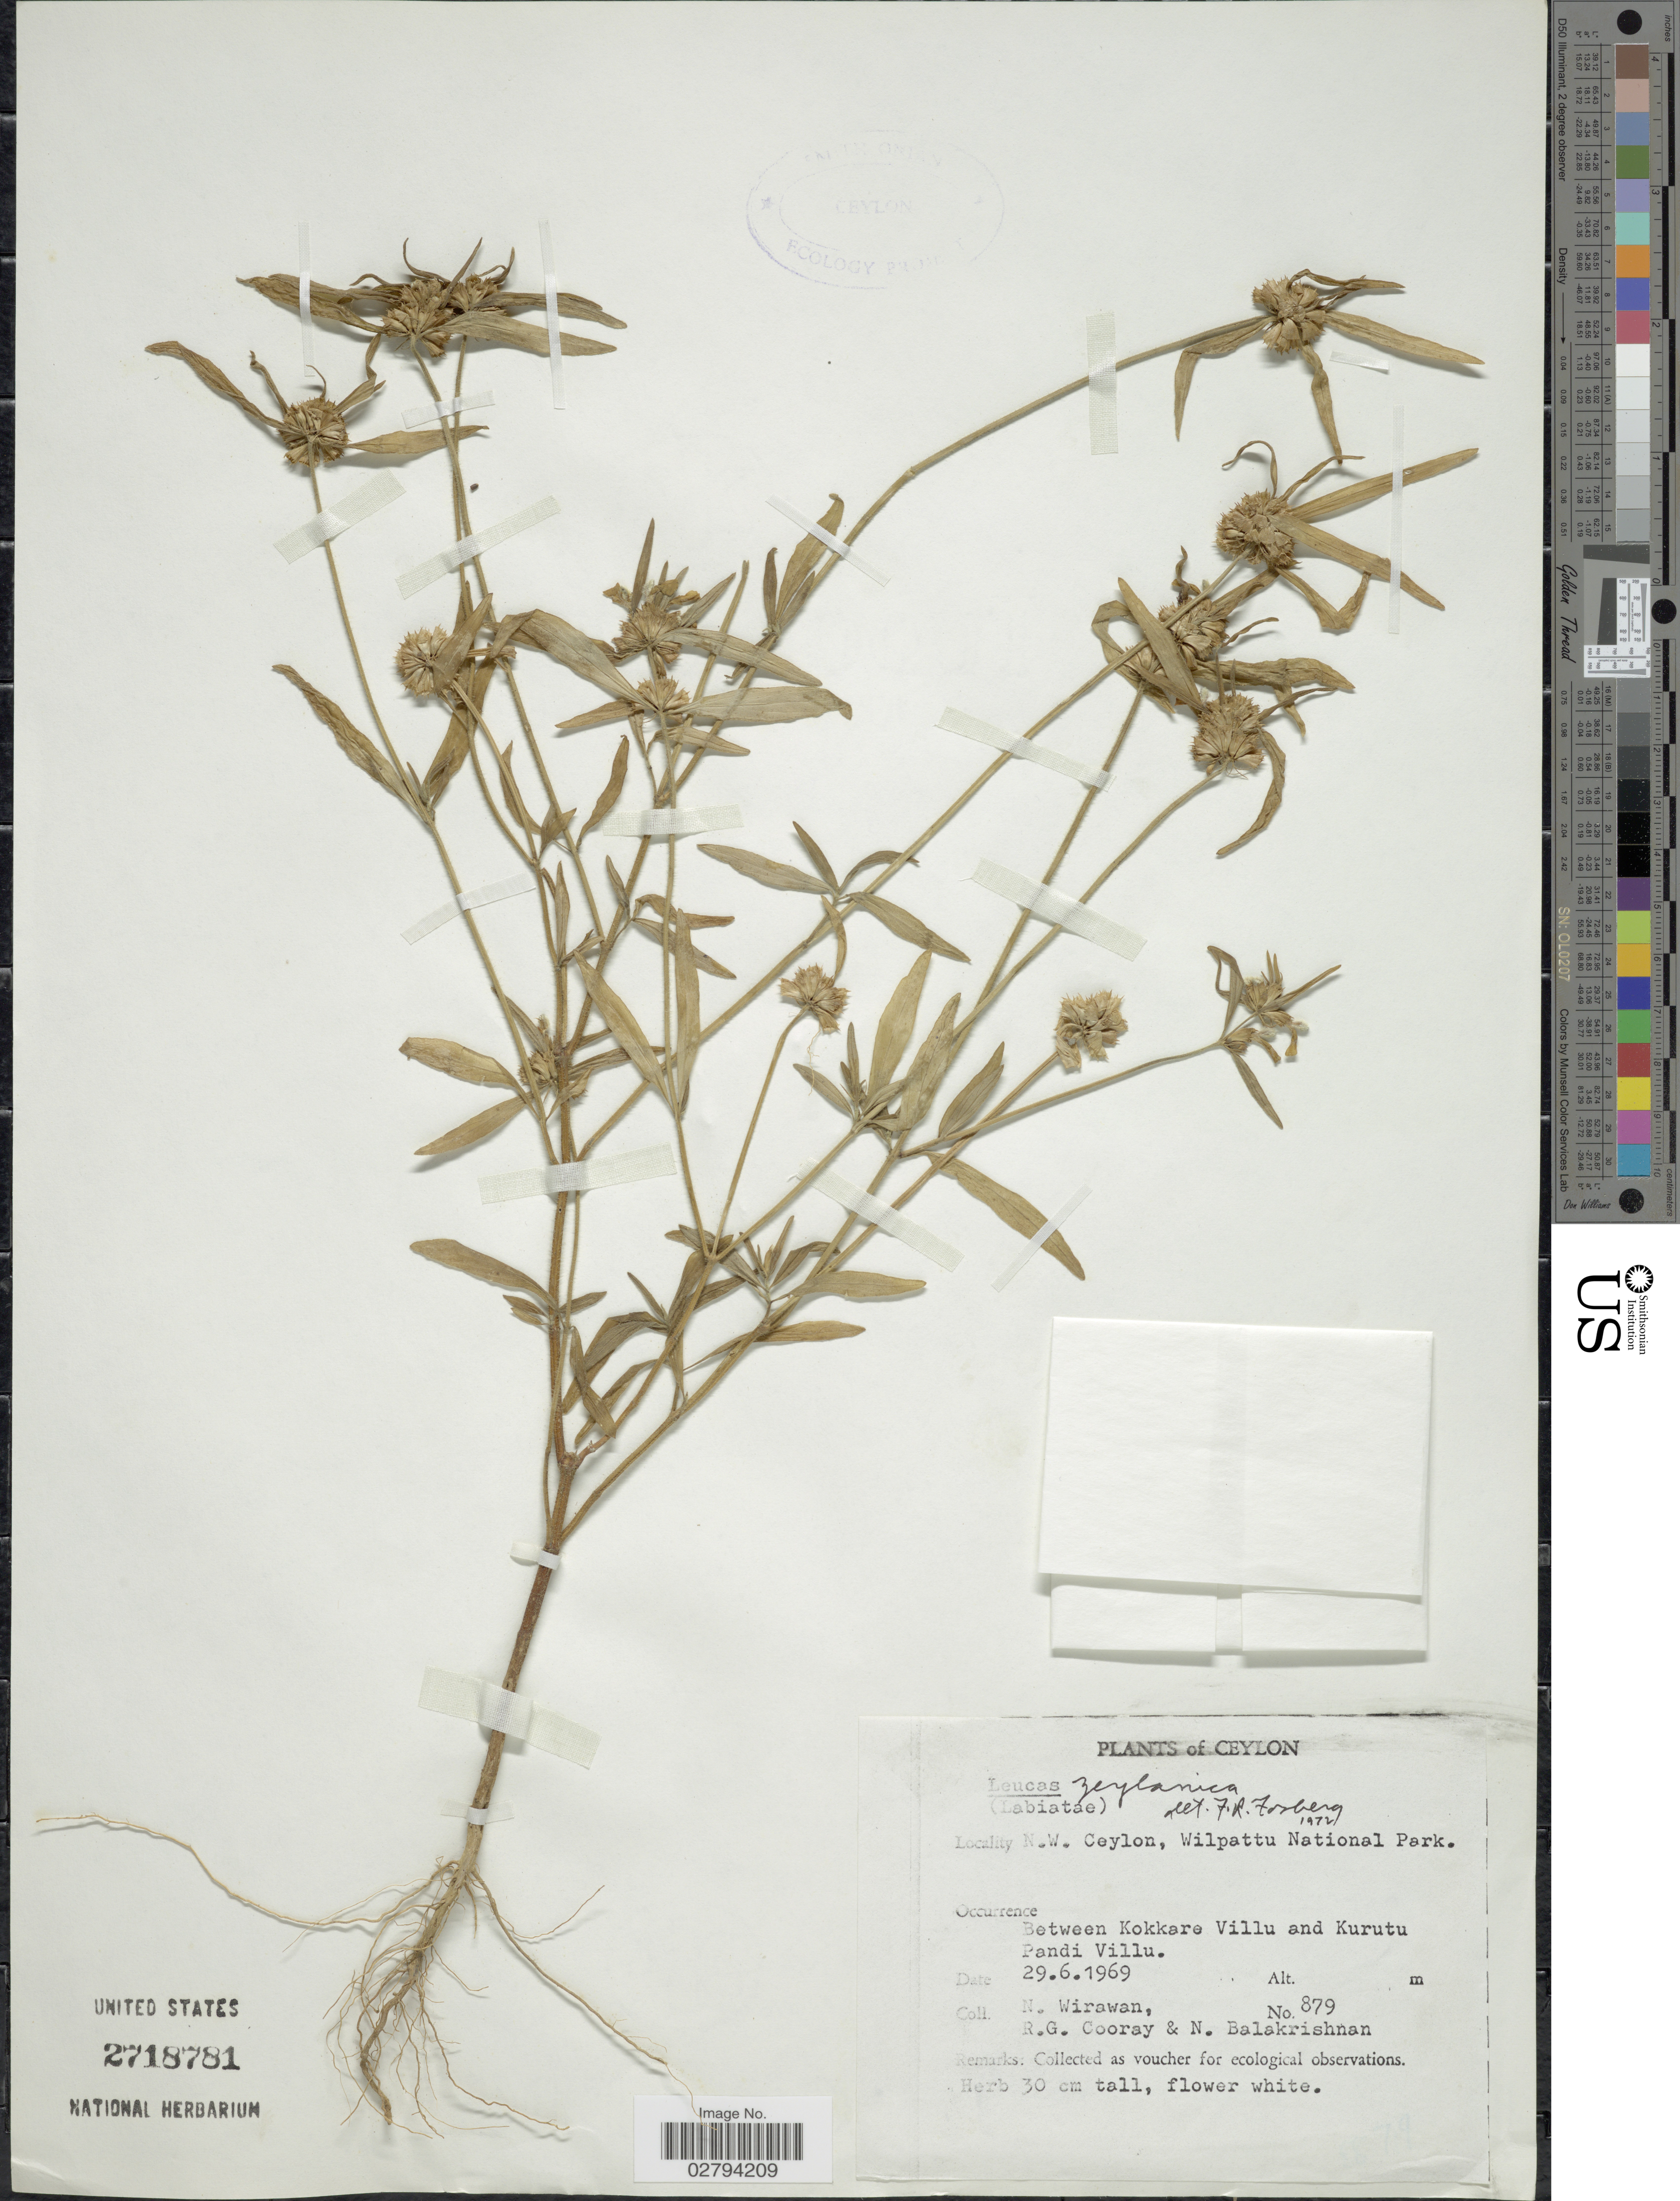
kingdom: Plantae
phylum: Tracheophyta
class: Magnoliopsida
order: Lamiales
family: Lamiaceae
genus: Leucas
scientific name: Leucas zeylanica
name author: (L.) W.T. Aiton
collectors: N. Wirawan, R. Cooray & N. Balakrishnan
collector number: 879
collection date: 1969-06-29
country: Sri Lanka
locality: N.W. Ceylon, Wilpattu National Park, Ceylon, Between Kokkare Villu and Kurutu Pandi Villu.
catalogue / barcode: US 2718781